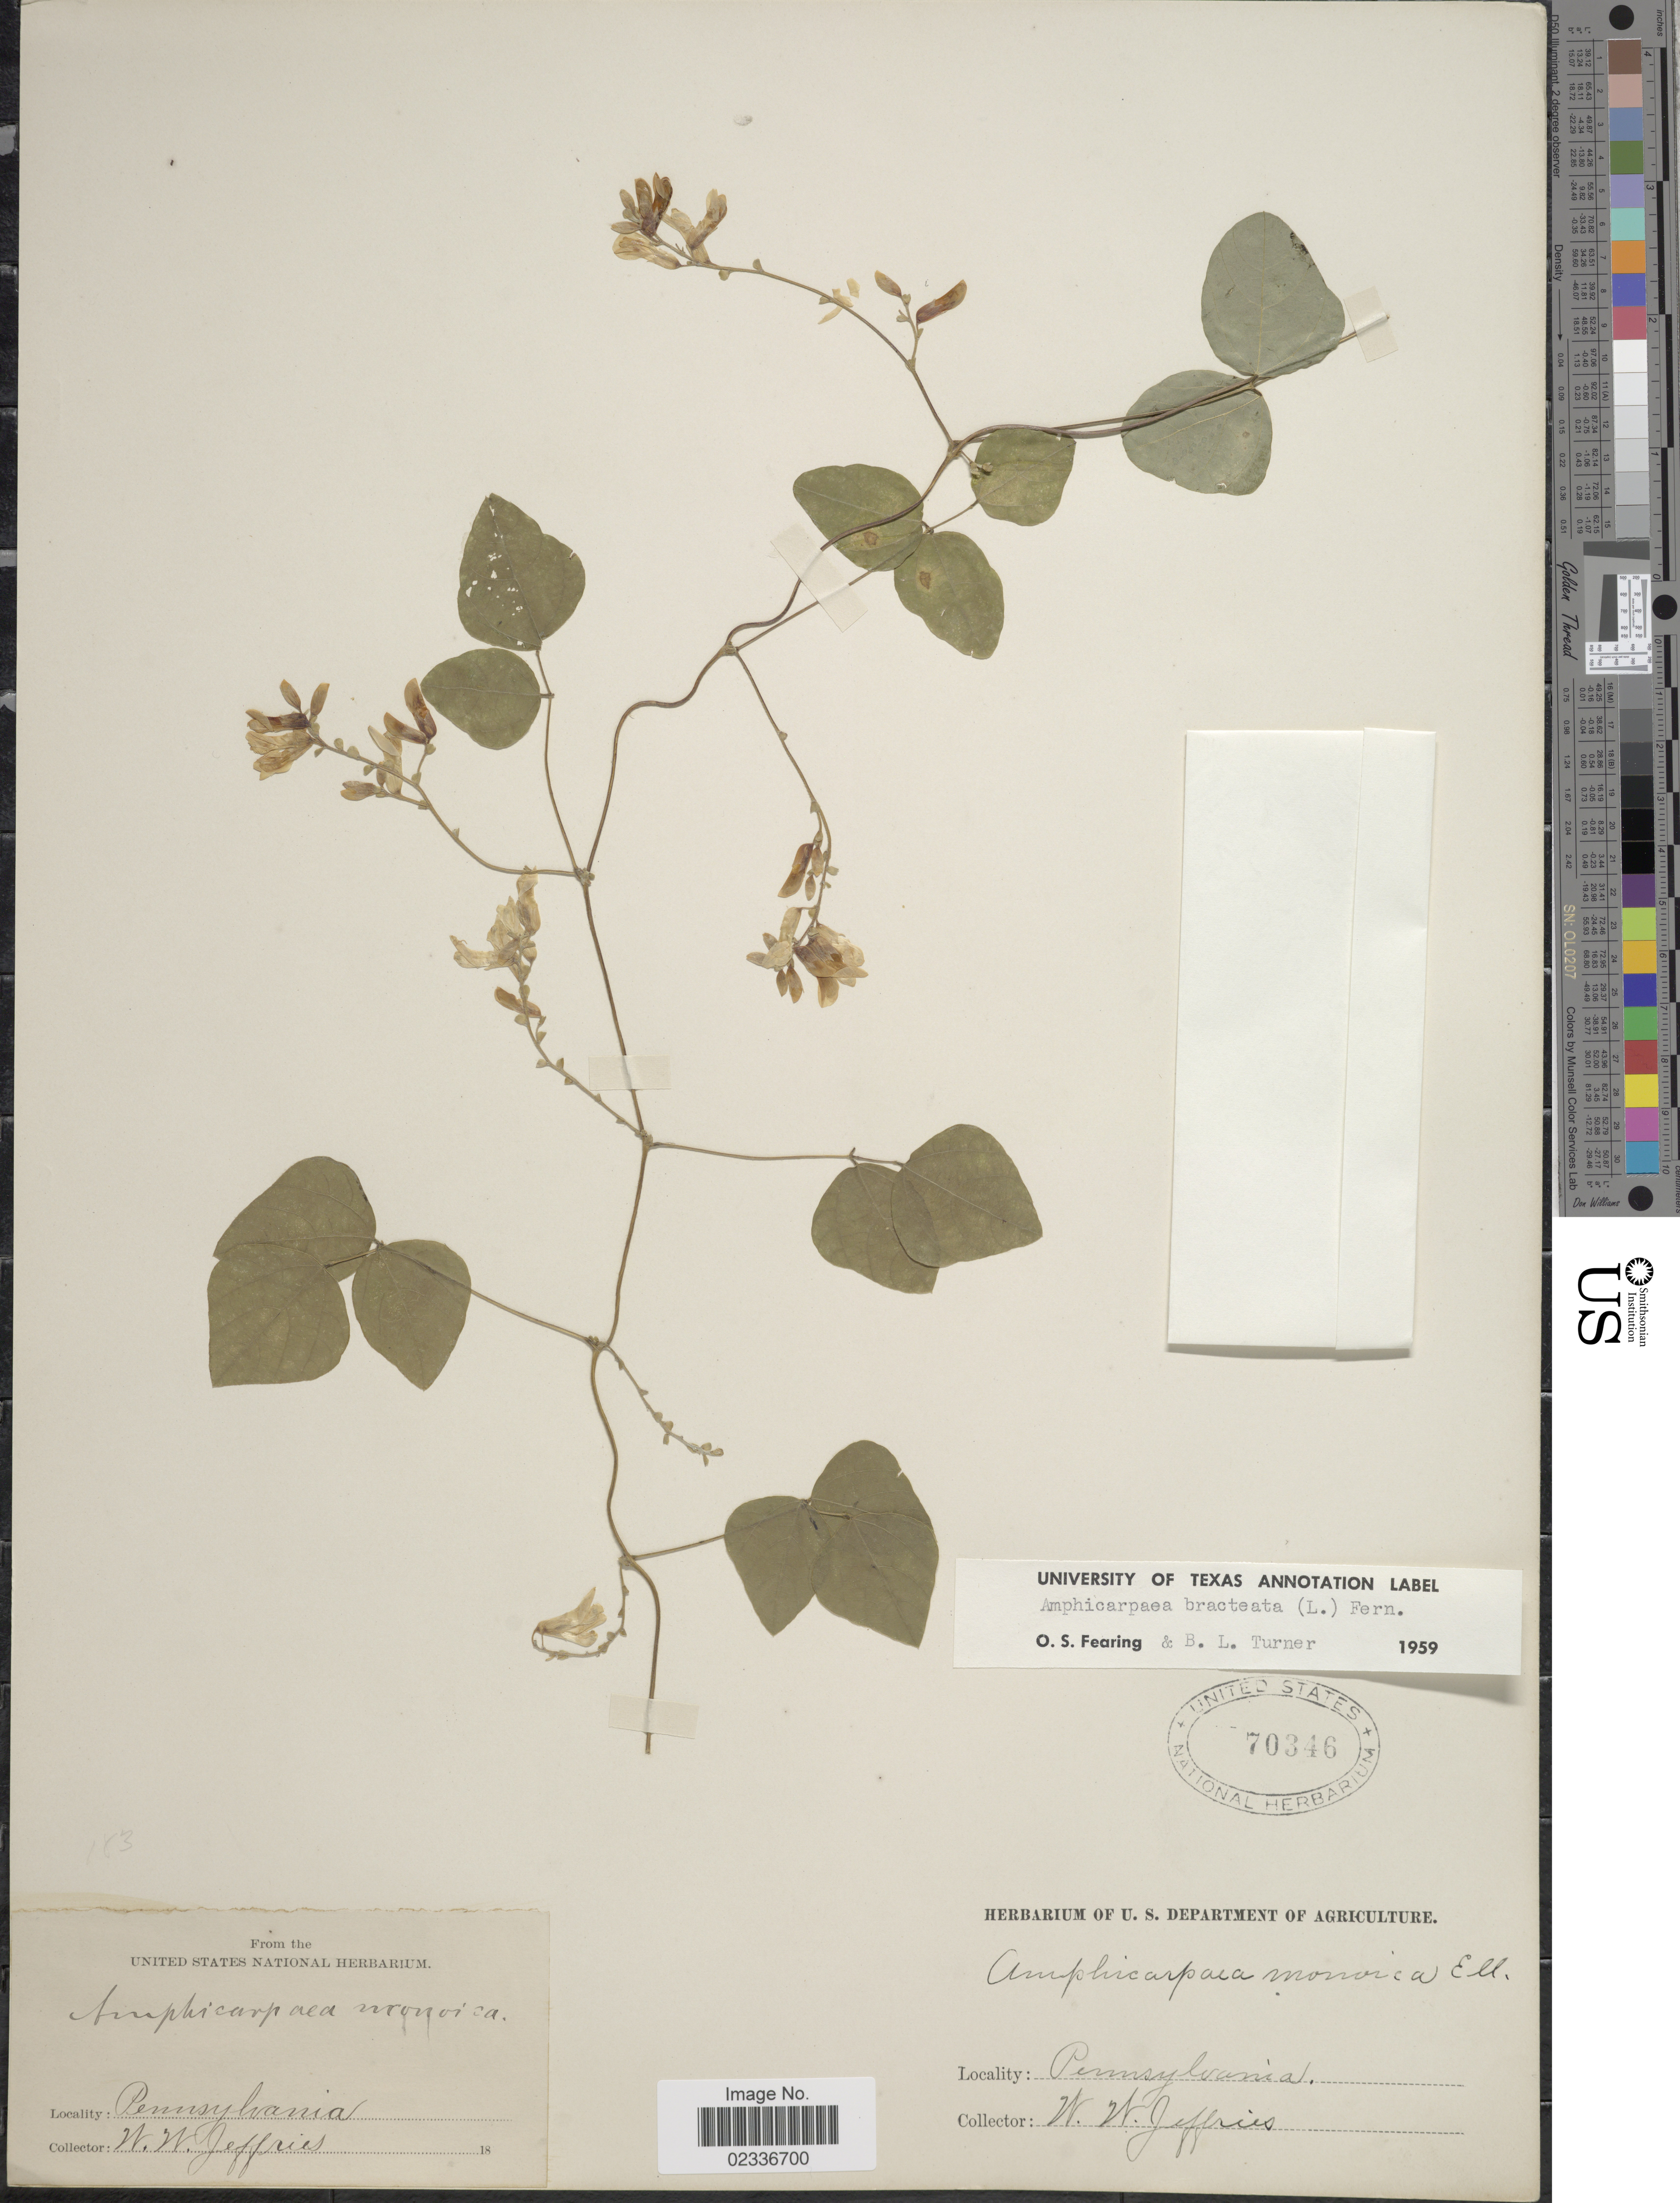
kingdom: Plantae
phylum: Tracheophyta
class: Magnoliopsida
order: Fabales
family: Fabaceae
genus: Amphicarpaea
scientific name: Amphicarpaea bracteata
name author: (L.) Fernald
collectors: W. Jeffries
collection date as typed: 18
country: United States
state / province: Pennsylvania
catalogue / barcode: US 70346